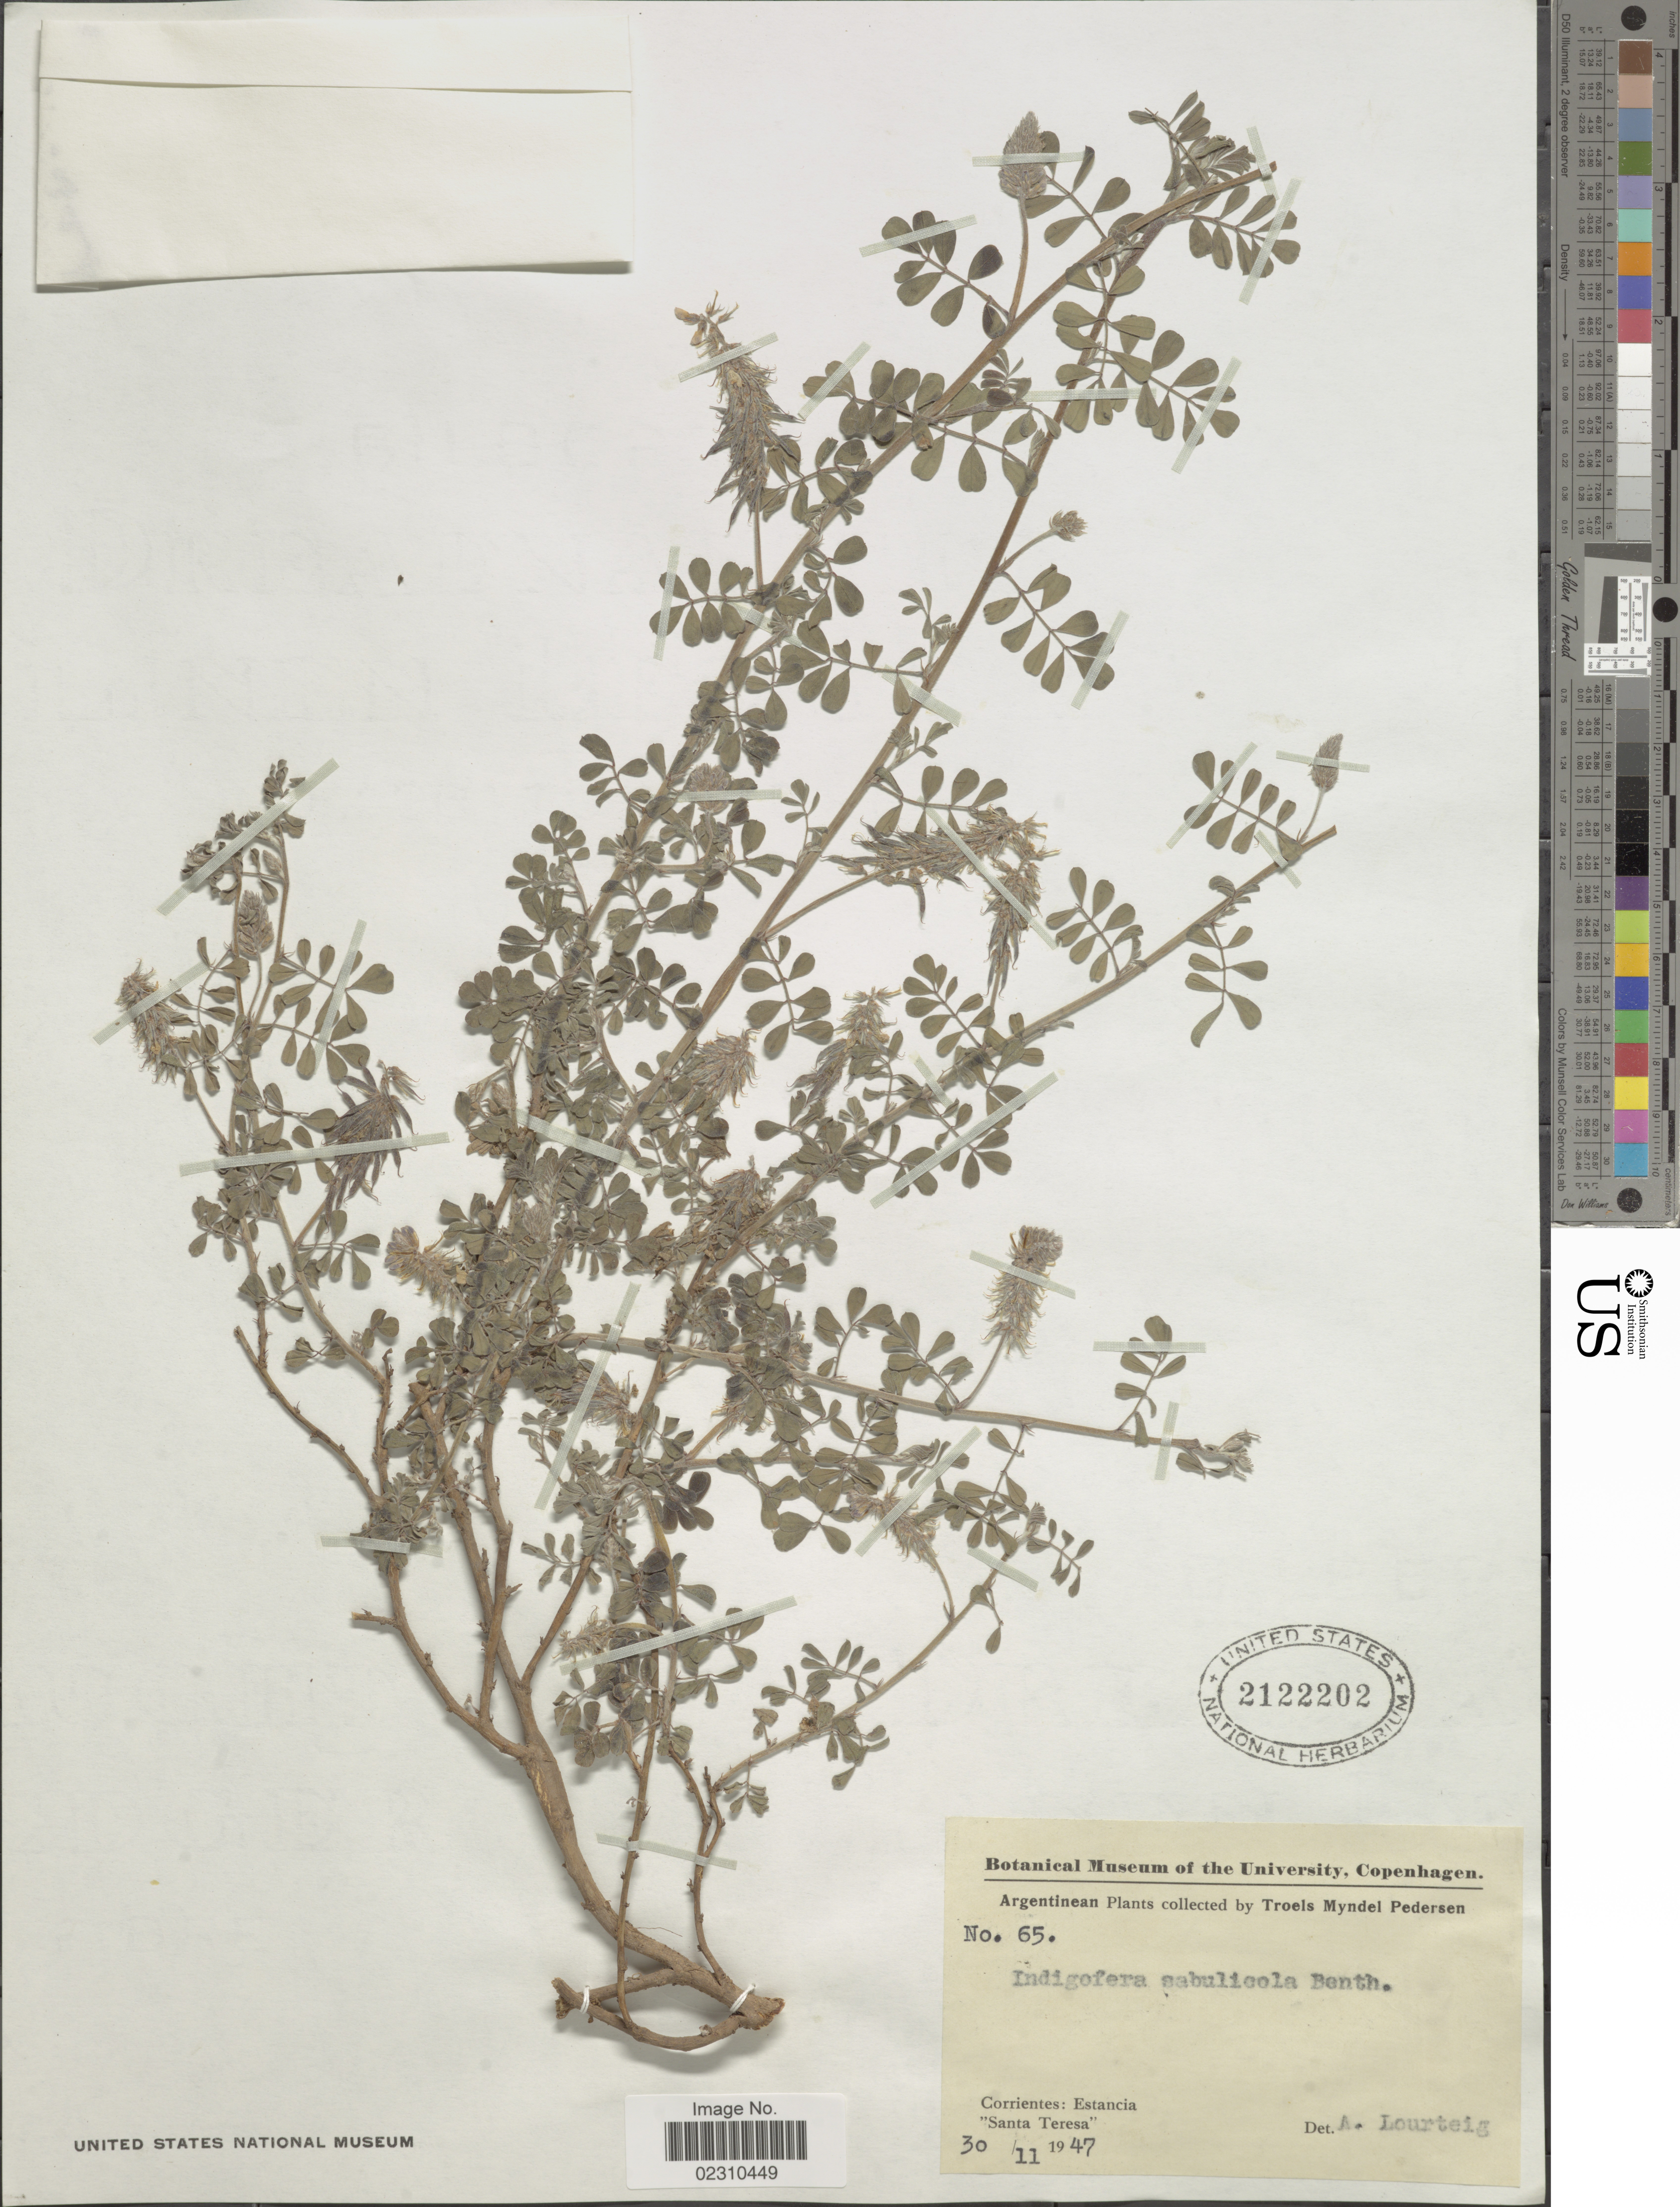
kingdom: Plantae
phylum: Tracheophyta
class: Magnoliopsida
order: Fabales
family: Fabaceae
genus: Indigofera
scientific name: Indigofera sabulicola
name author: Benth.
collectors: T. Pederson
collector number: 65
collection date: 1947-11-30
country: Argentina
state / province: Corrientes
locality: Corrientes: Estancia, "Santa Teresa".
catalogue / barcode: US 2122202